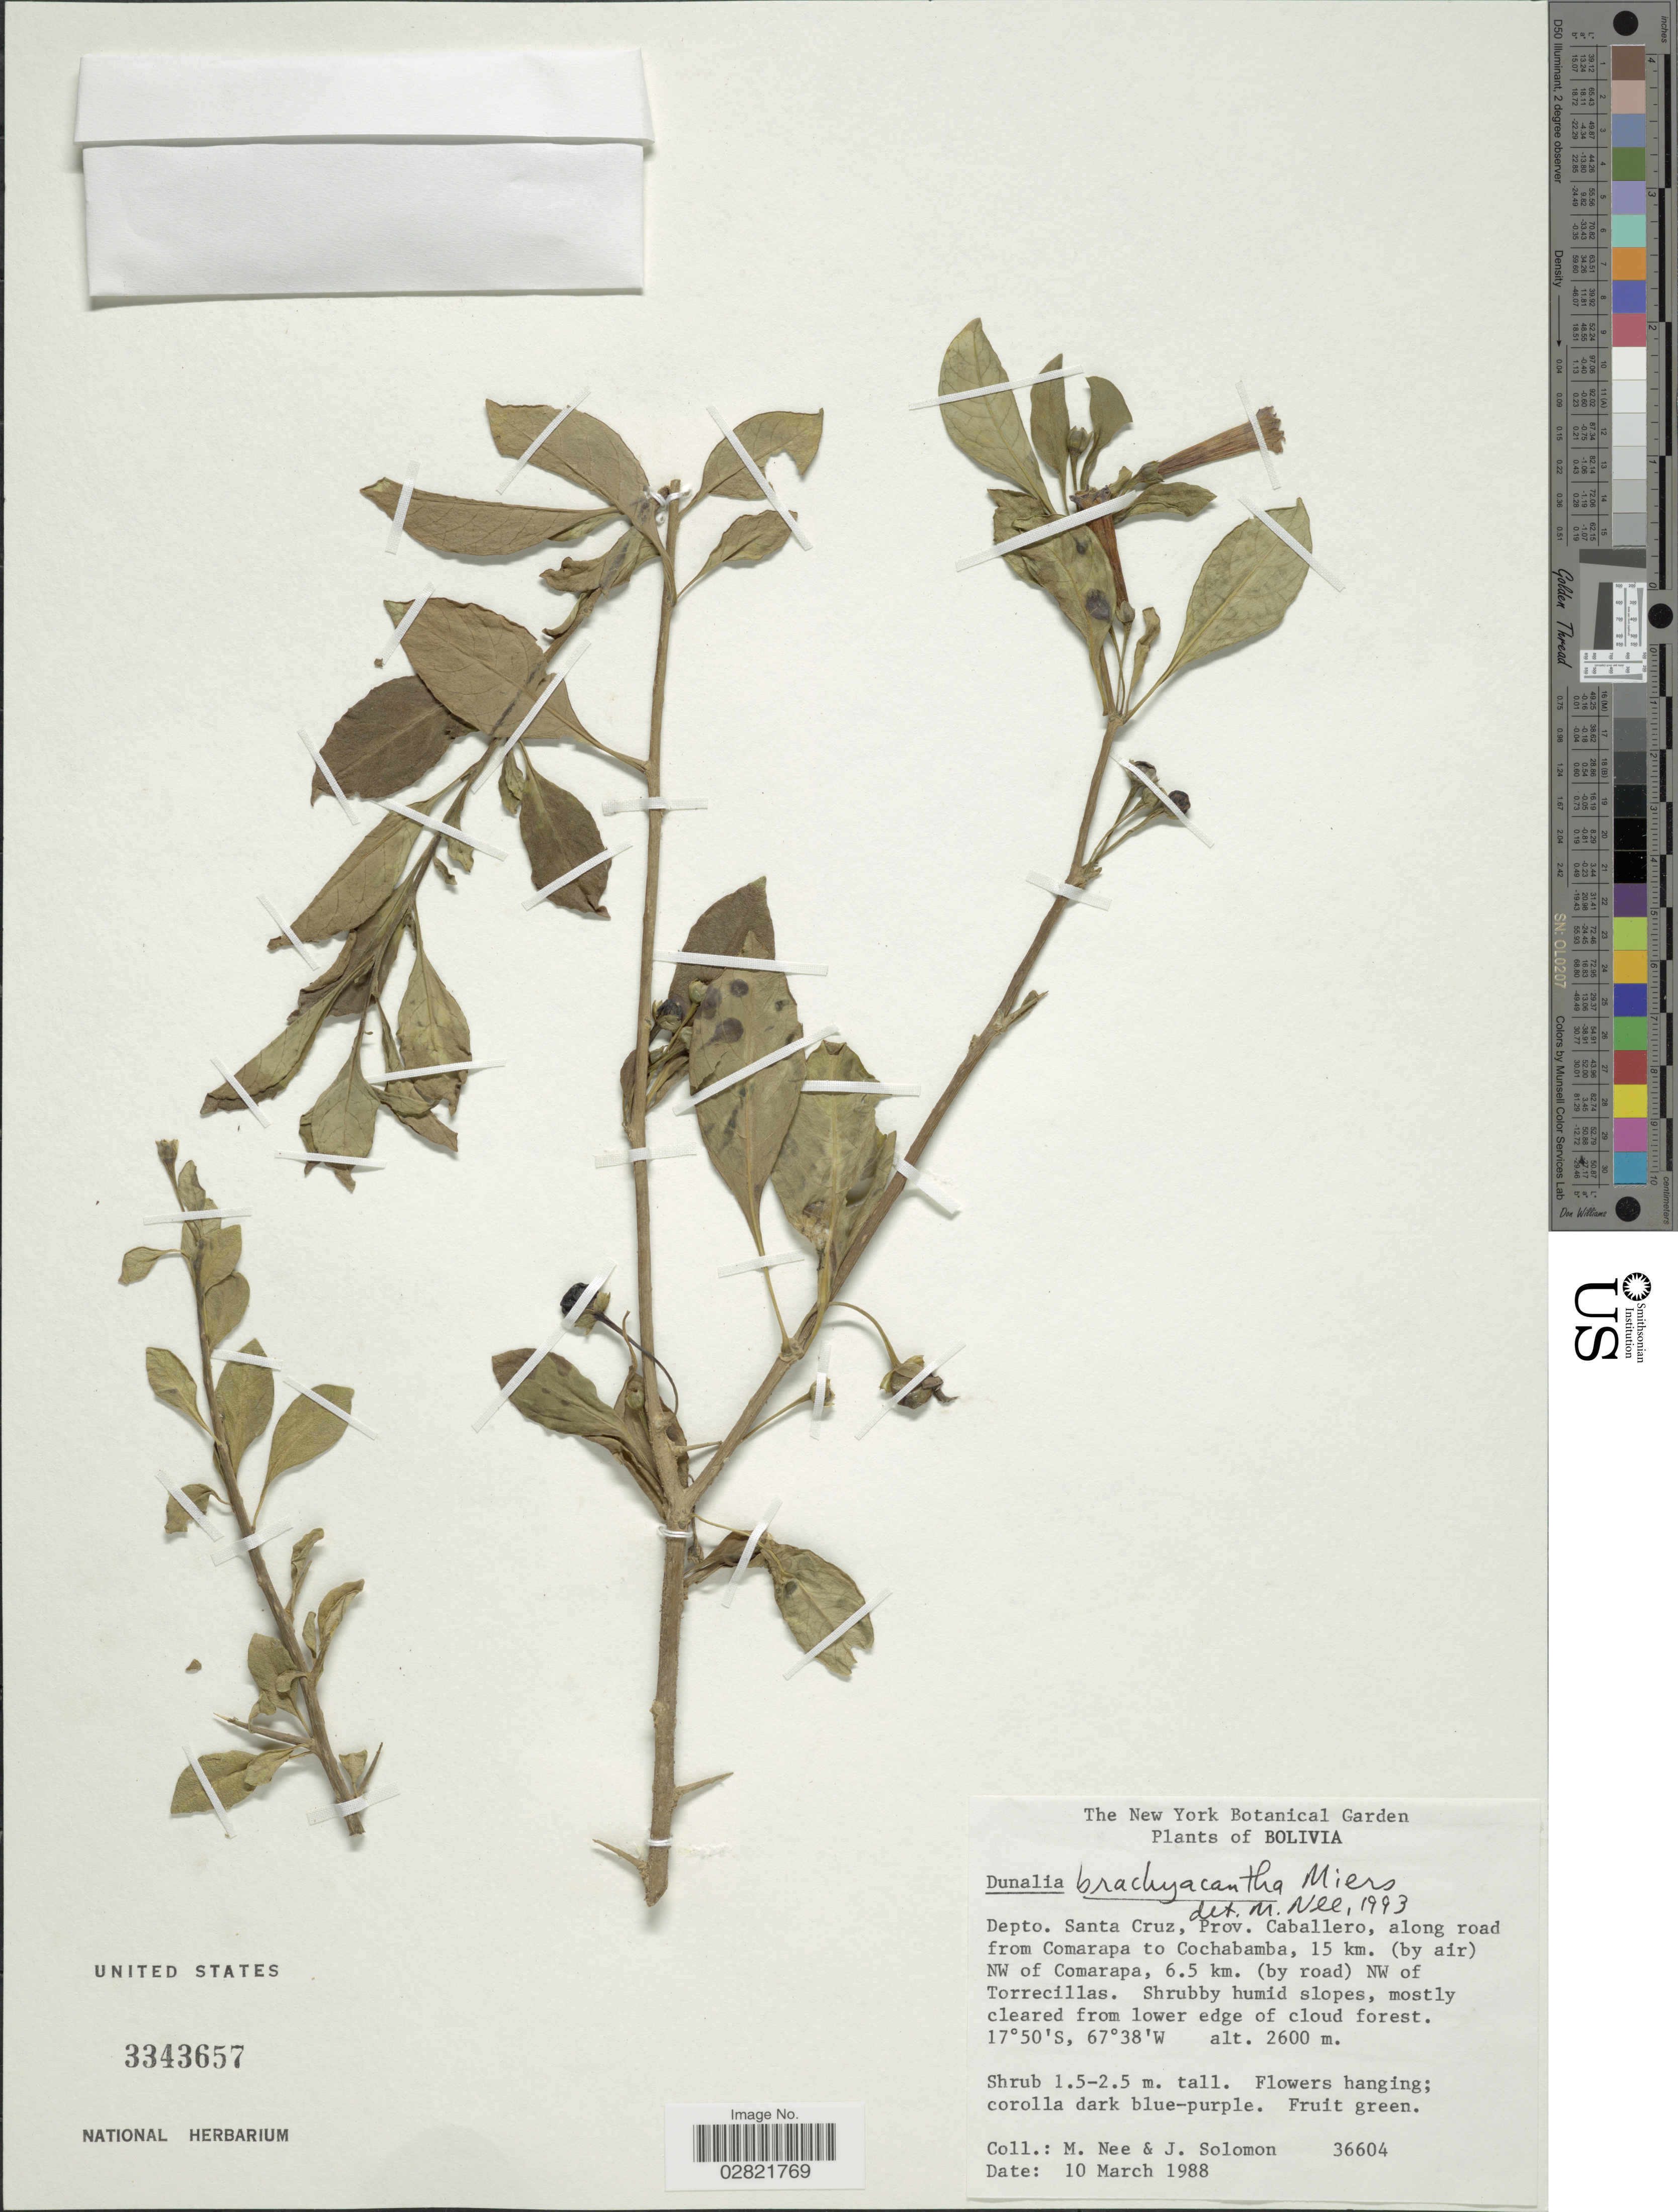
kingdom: Plantae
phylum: Tracheophyta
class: Magnoliopsida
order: Solanales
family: Solanaceae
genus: Dunalia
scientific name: Dunalia brachyacantha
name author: Miers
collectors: M. Nee & J. Solomon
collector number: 36604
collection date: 1988-03-10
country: Bolivia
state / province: Santa Cruz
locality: Depto. Santa Cruz, Prov. Caballero, along road from Comarapa to Cochabamba, 15 km. (by air) NW of Comarapa, 6.5 km. (by road) NW of Torrecillas.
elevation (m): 2600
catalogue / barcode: US 3343657